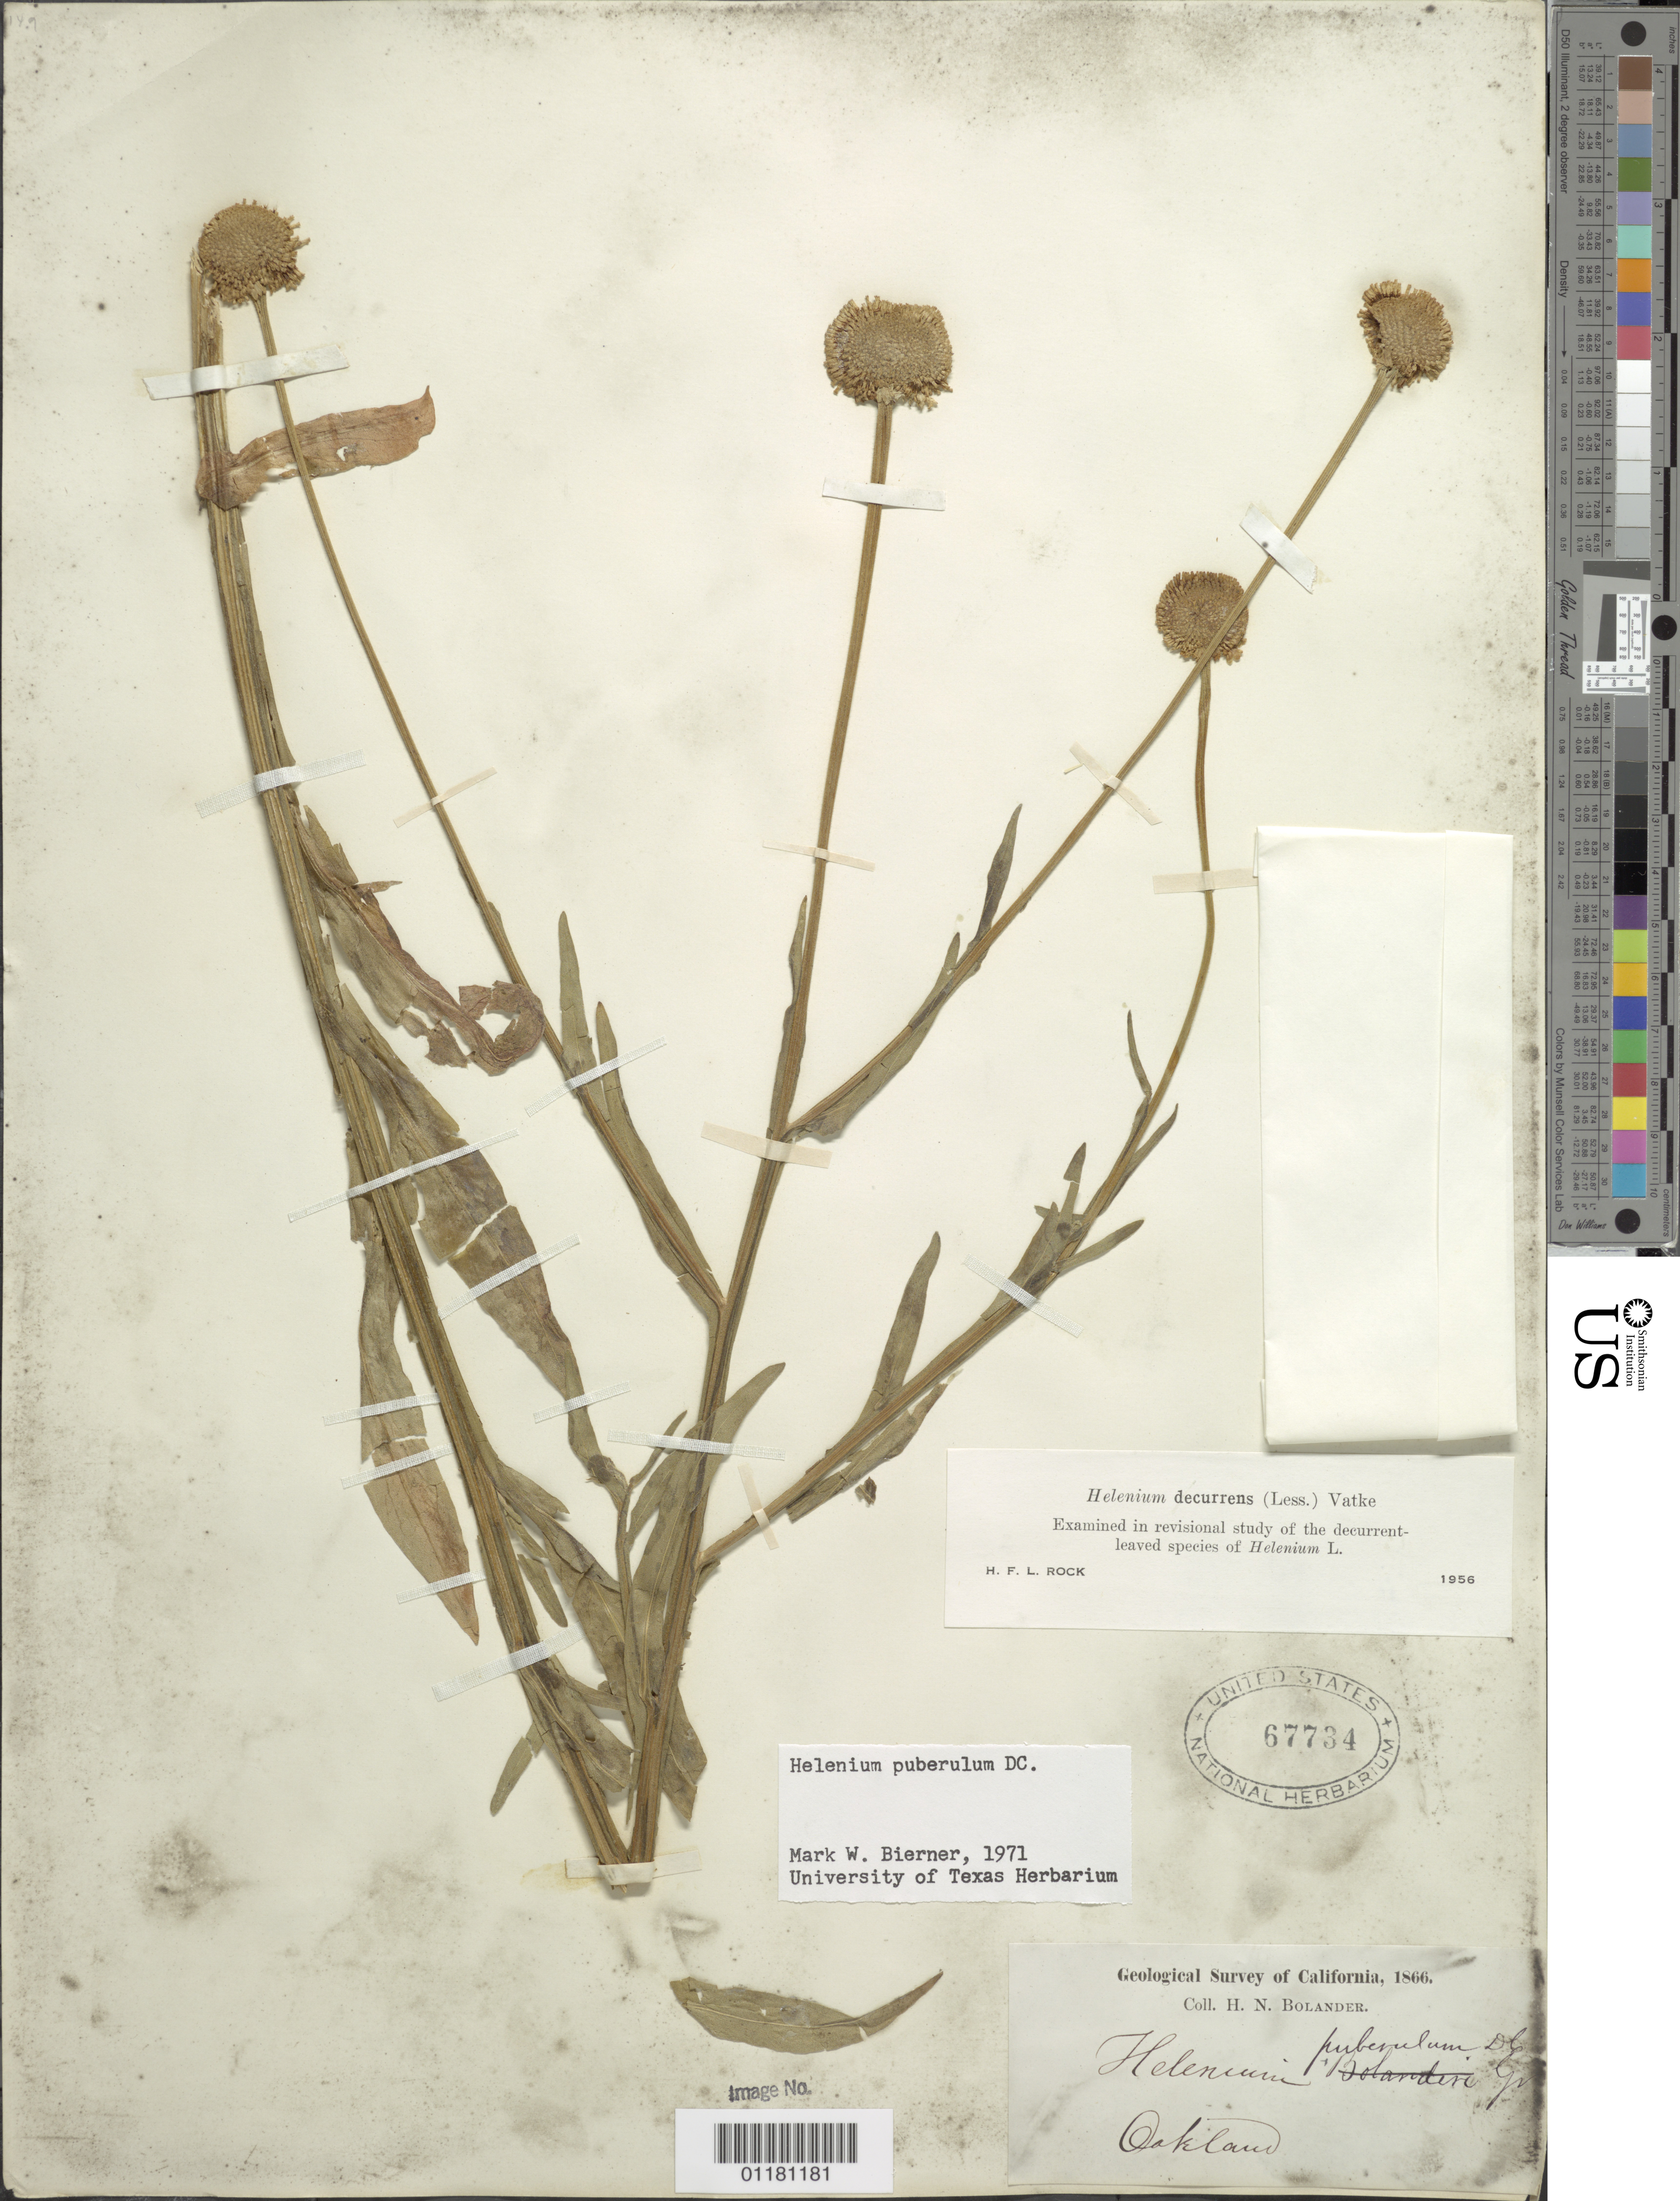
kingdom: Plantae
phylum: Tracheophyta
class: Magnoliopsida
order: Asterales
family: Asteraceae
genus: Helenium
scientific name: Helenium puberulum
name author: DC.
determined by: Bierner, M. W.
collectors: H. Bolander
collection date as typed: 1866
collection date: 1866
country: United States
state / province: California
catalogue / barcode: US 67734